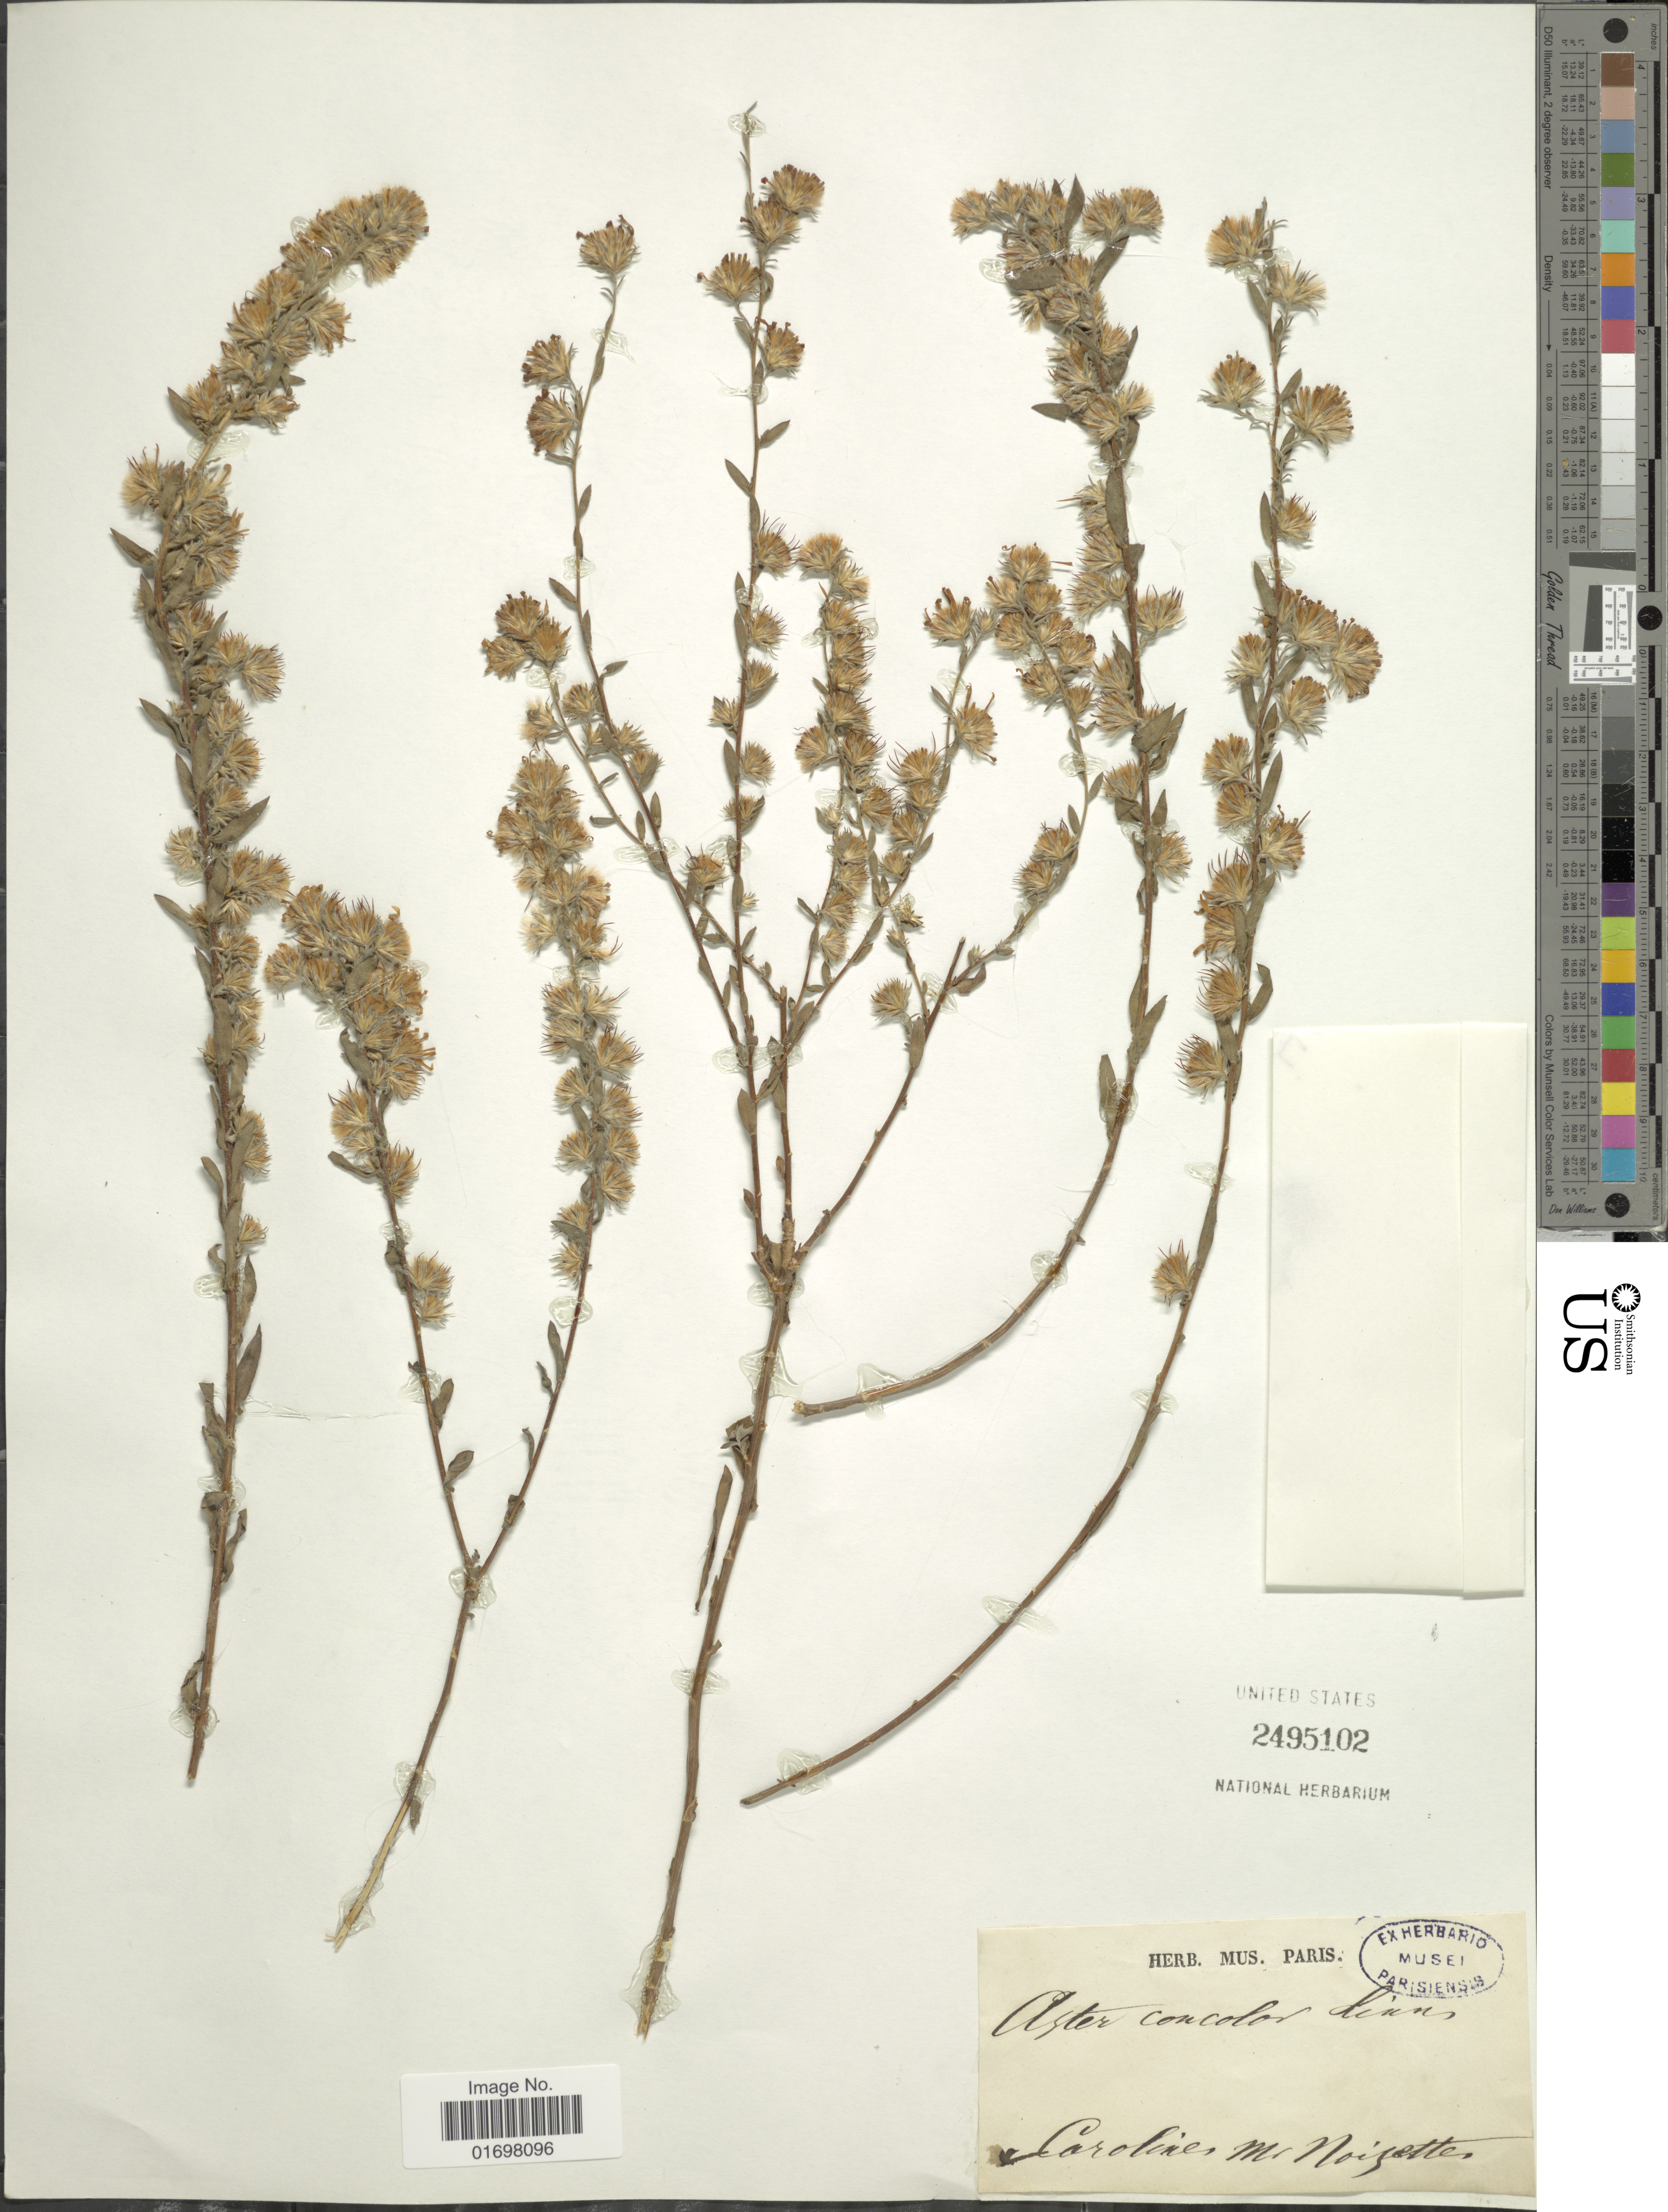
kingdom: Plantae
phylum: Tracheophyta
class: Magnoliopsida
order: Asterales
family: Asteraceae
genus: Symphyotrichum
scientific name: Symphyotrichum concolor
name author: (L.) G.L. Nesom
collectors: ex herb. Mus. Paris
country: United States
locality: Carolines mr. Noisettes.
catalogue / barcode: US 2495102